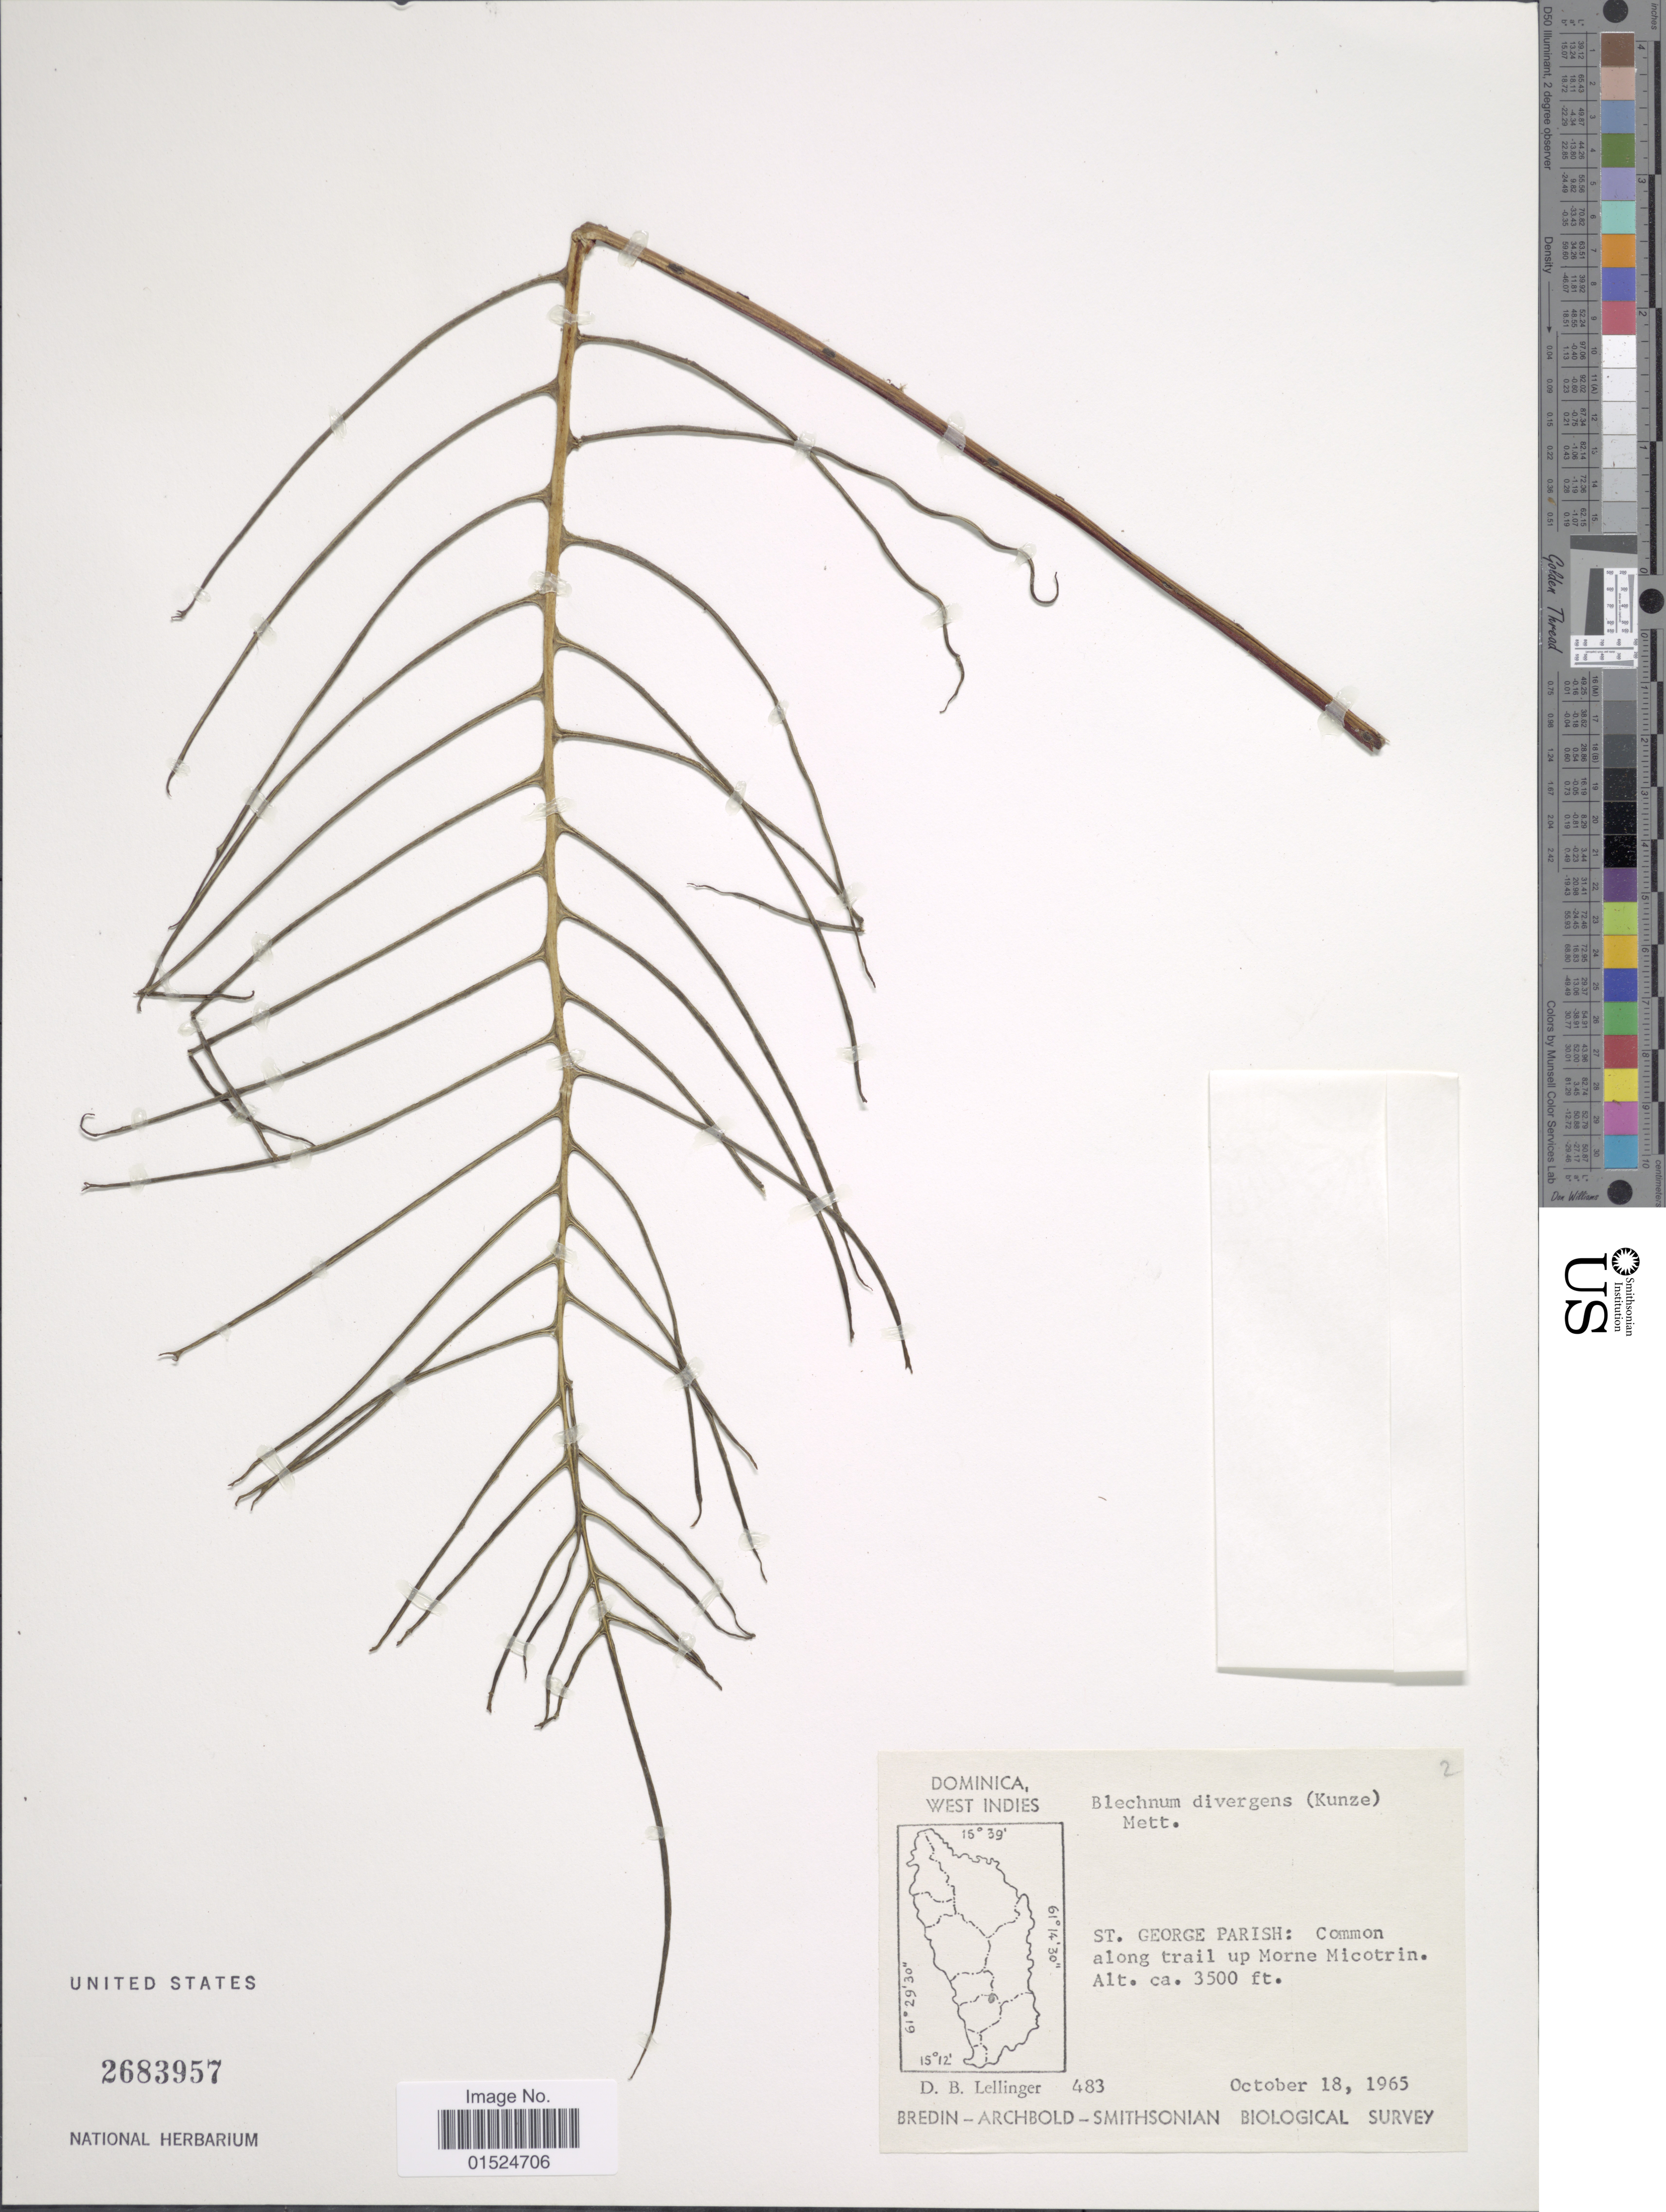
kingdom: Plantae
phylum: Tracheophyta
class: Polypodiopsida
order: Polypodiales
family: Blechnaceae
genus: Blechnum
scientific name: Blechnum divergens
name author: (Kunze) Mett.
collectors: D. B. Lellinger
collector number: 483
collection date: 1965-10-18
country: Dominica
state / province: St. George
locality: West Indies, St. George Parish: Common along trail up Morne Micotrin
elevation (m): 1067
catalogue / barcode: US 2683957